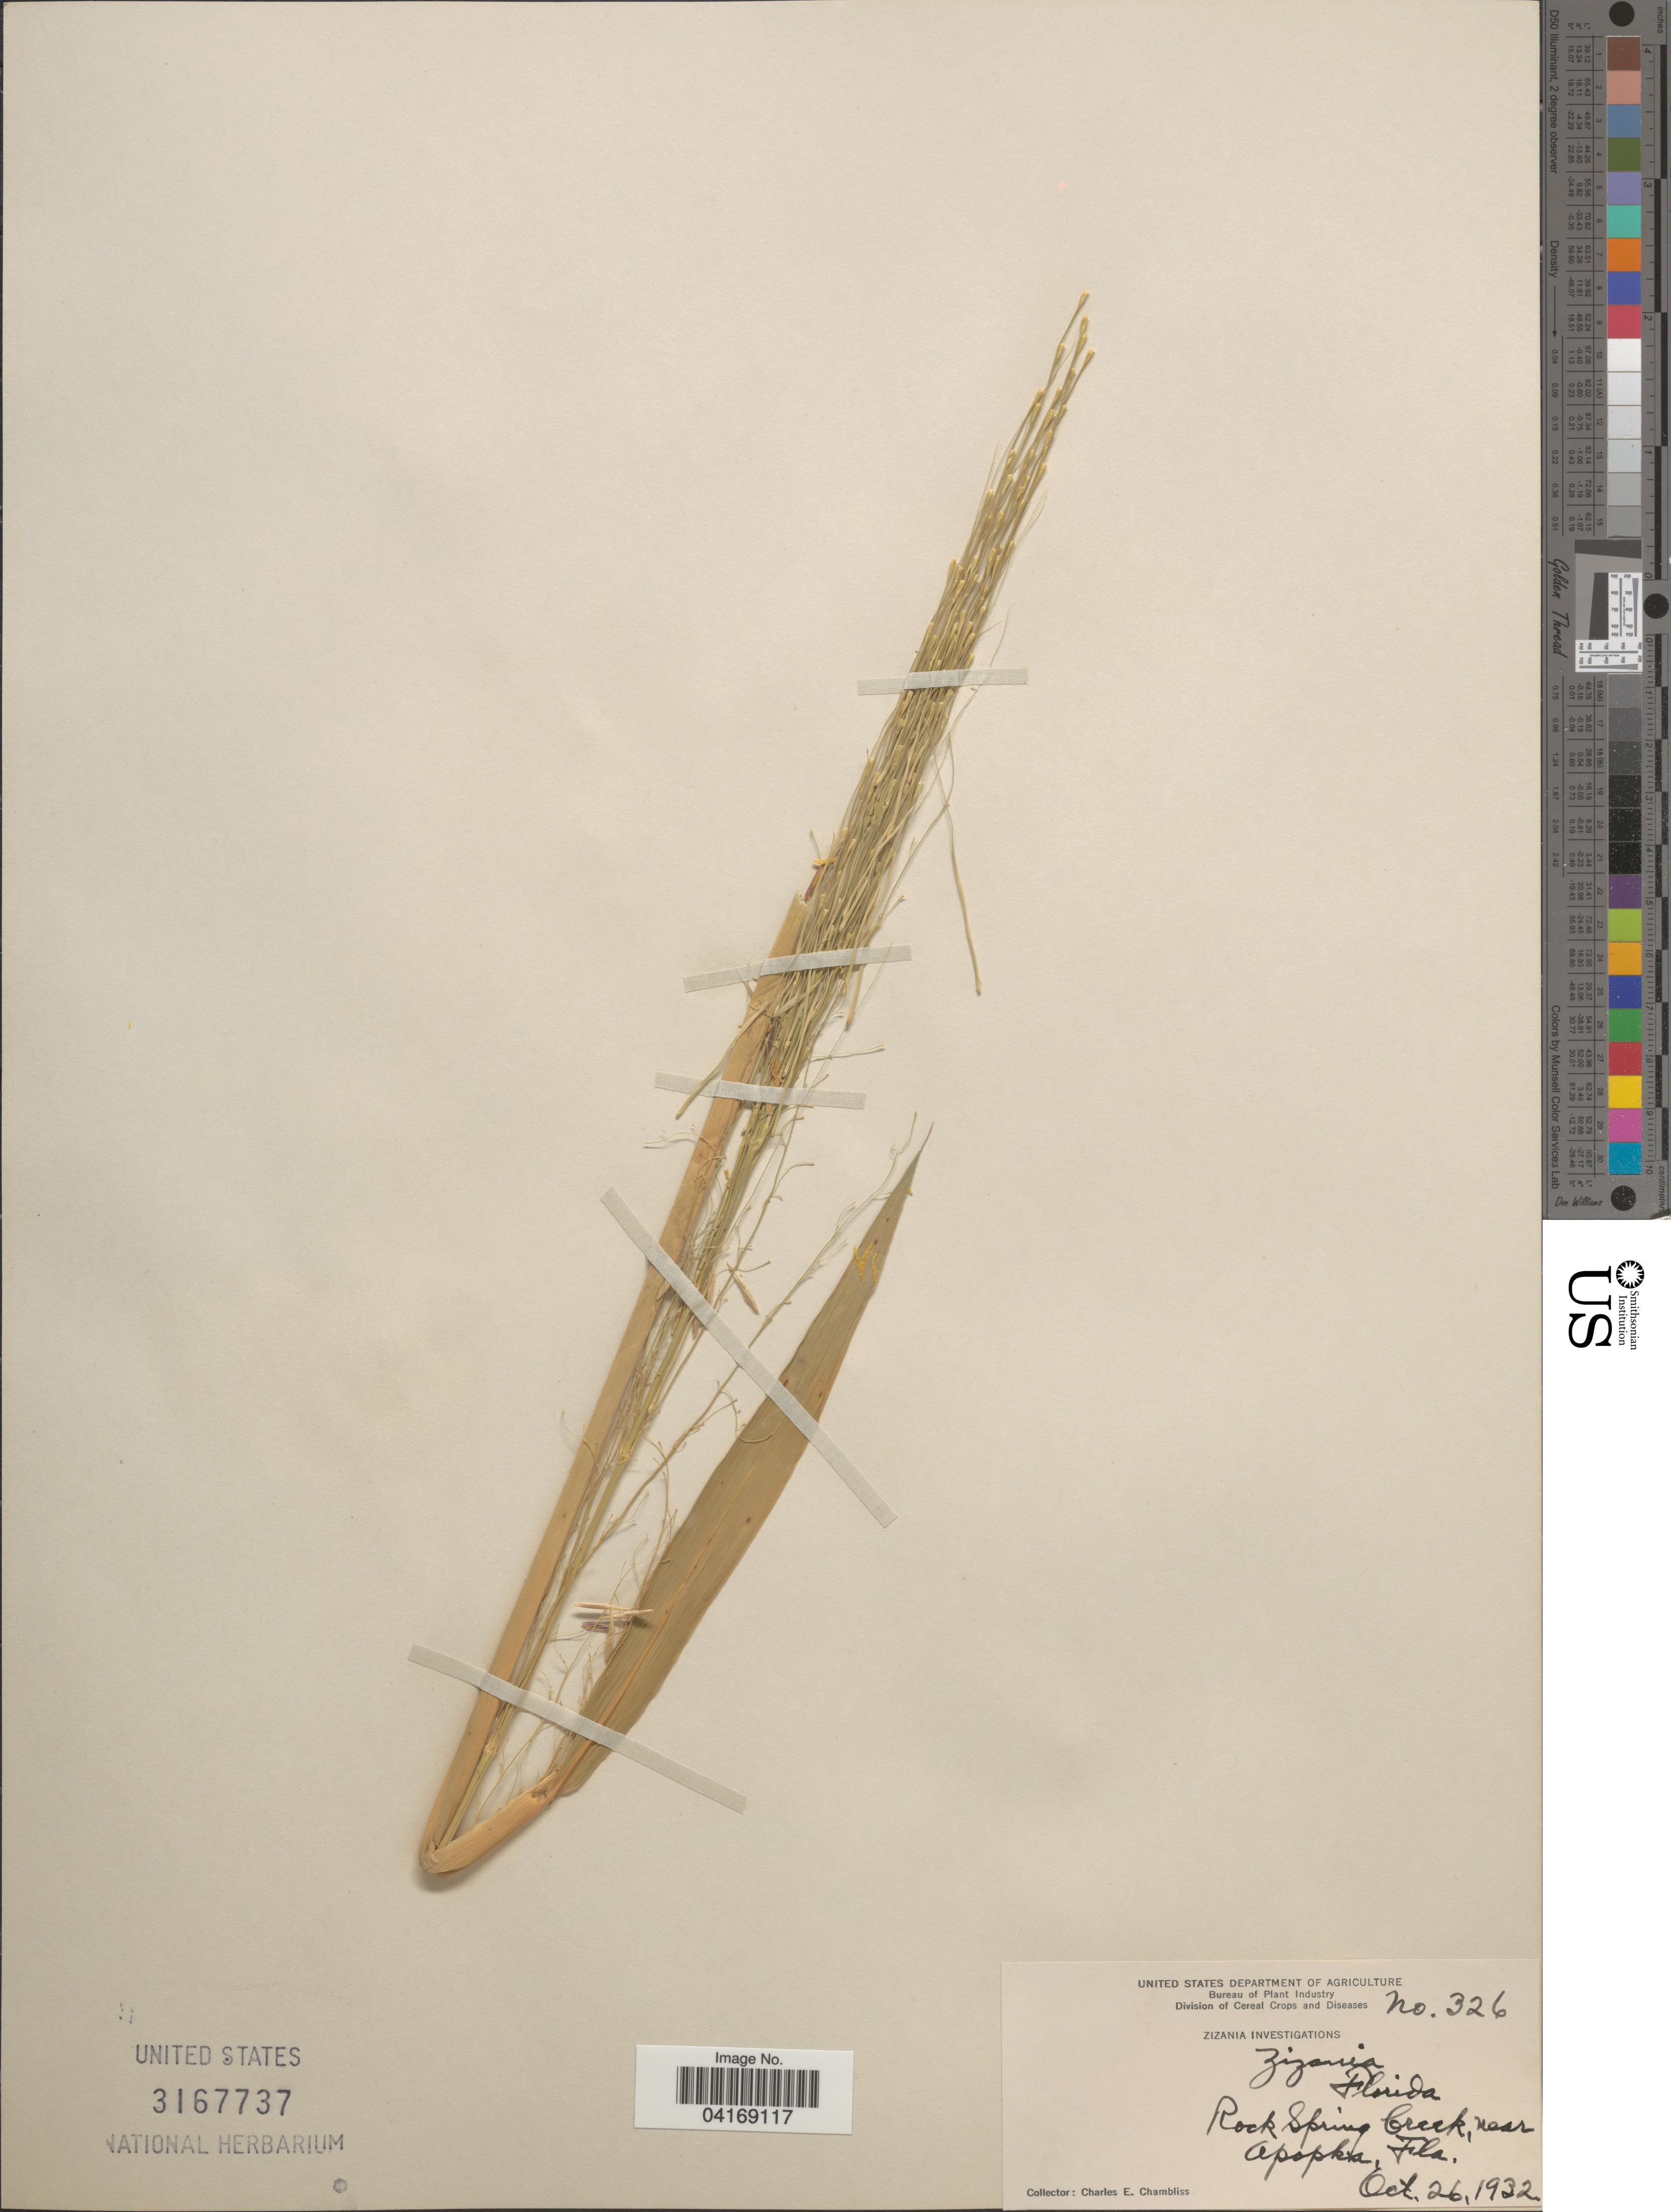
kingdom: Plantae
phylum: Tracheophyta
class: Liliopsida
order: Poales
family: Poaceae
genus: Zizania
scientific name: Zizania sp.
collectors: C. Chambliss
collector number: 326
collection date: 1932-10-26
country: United States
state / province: Florida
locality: Rock Spring Creek, near Apopka.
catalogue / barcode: US 3167737